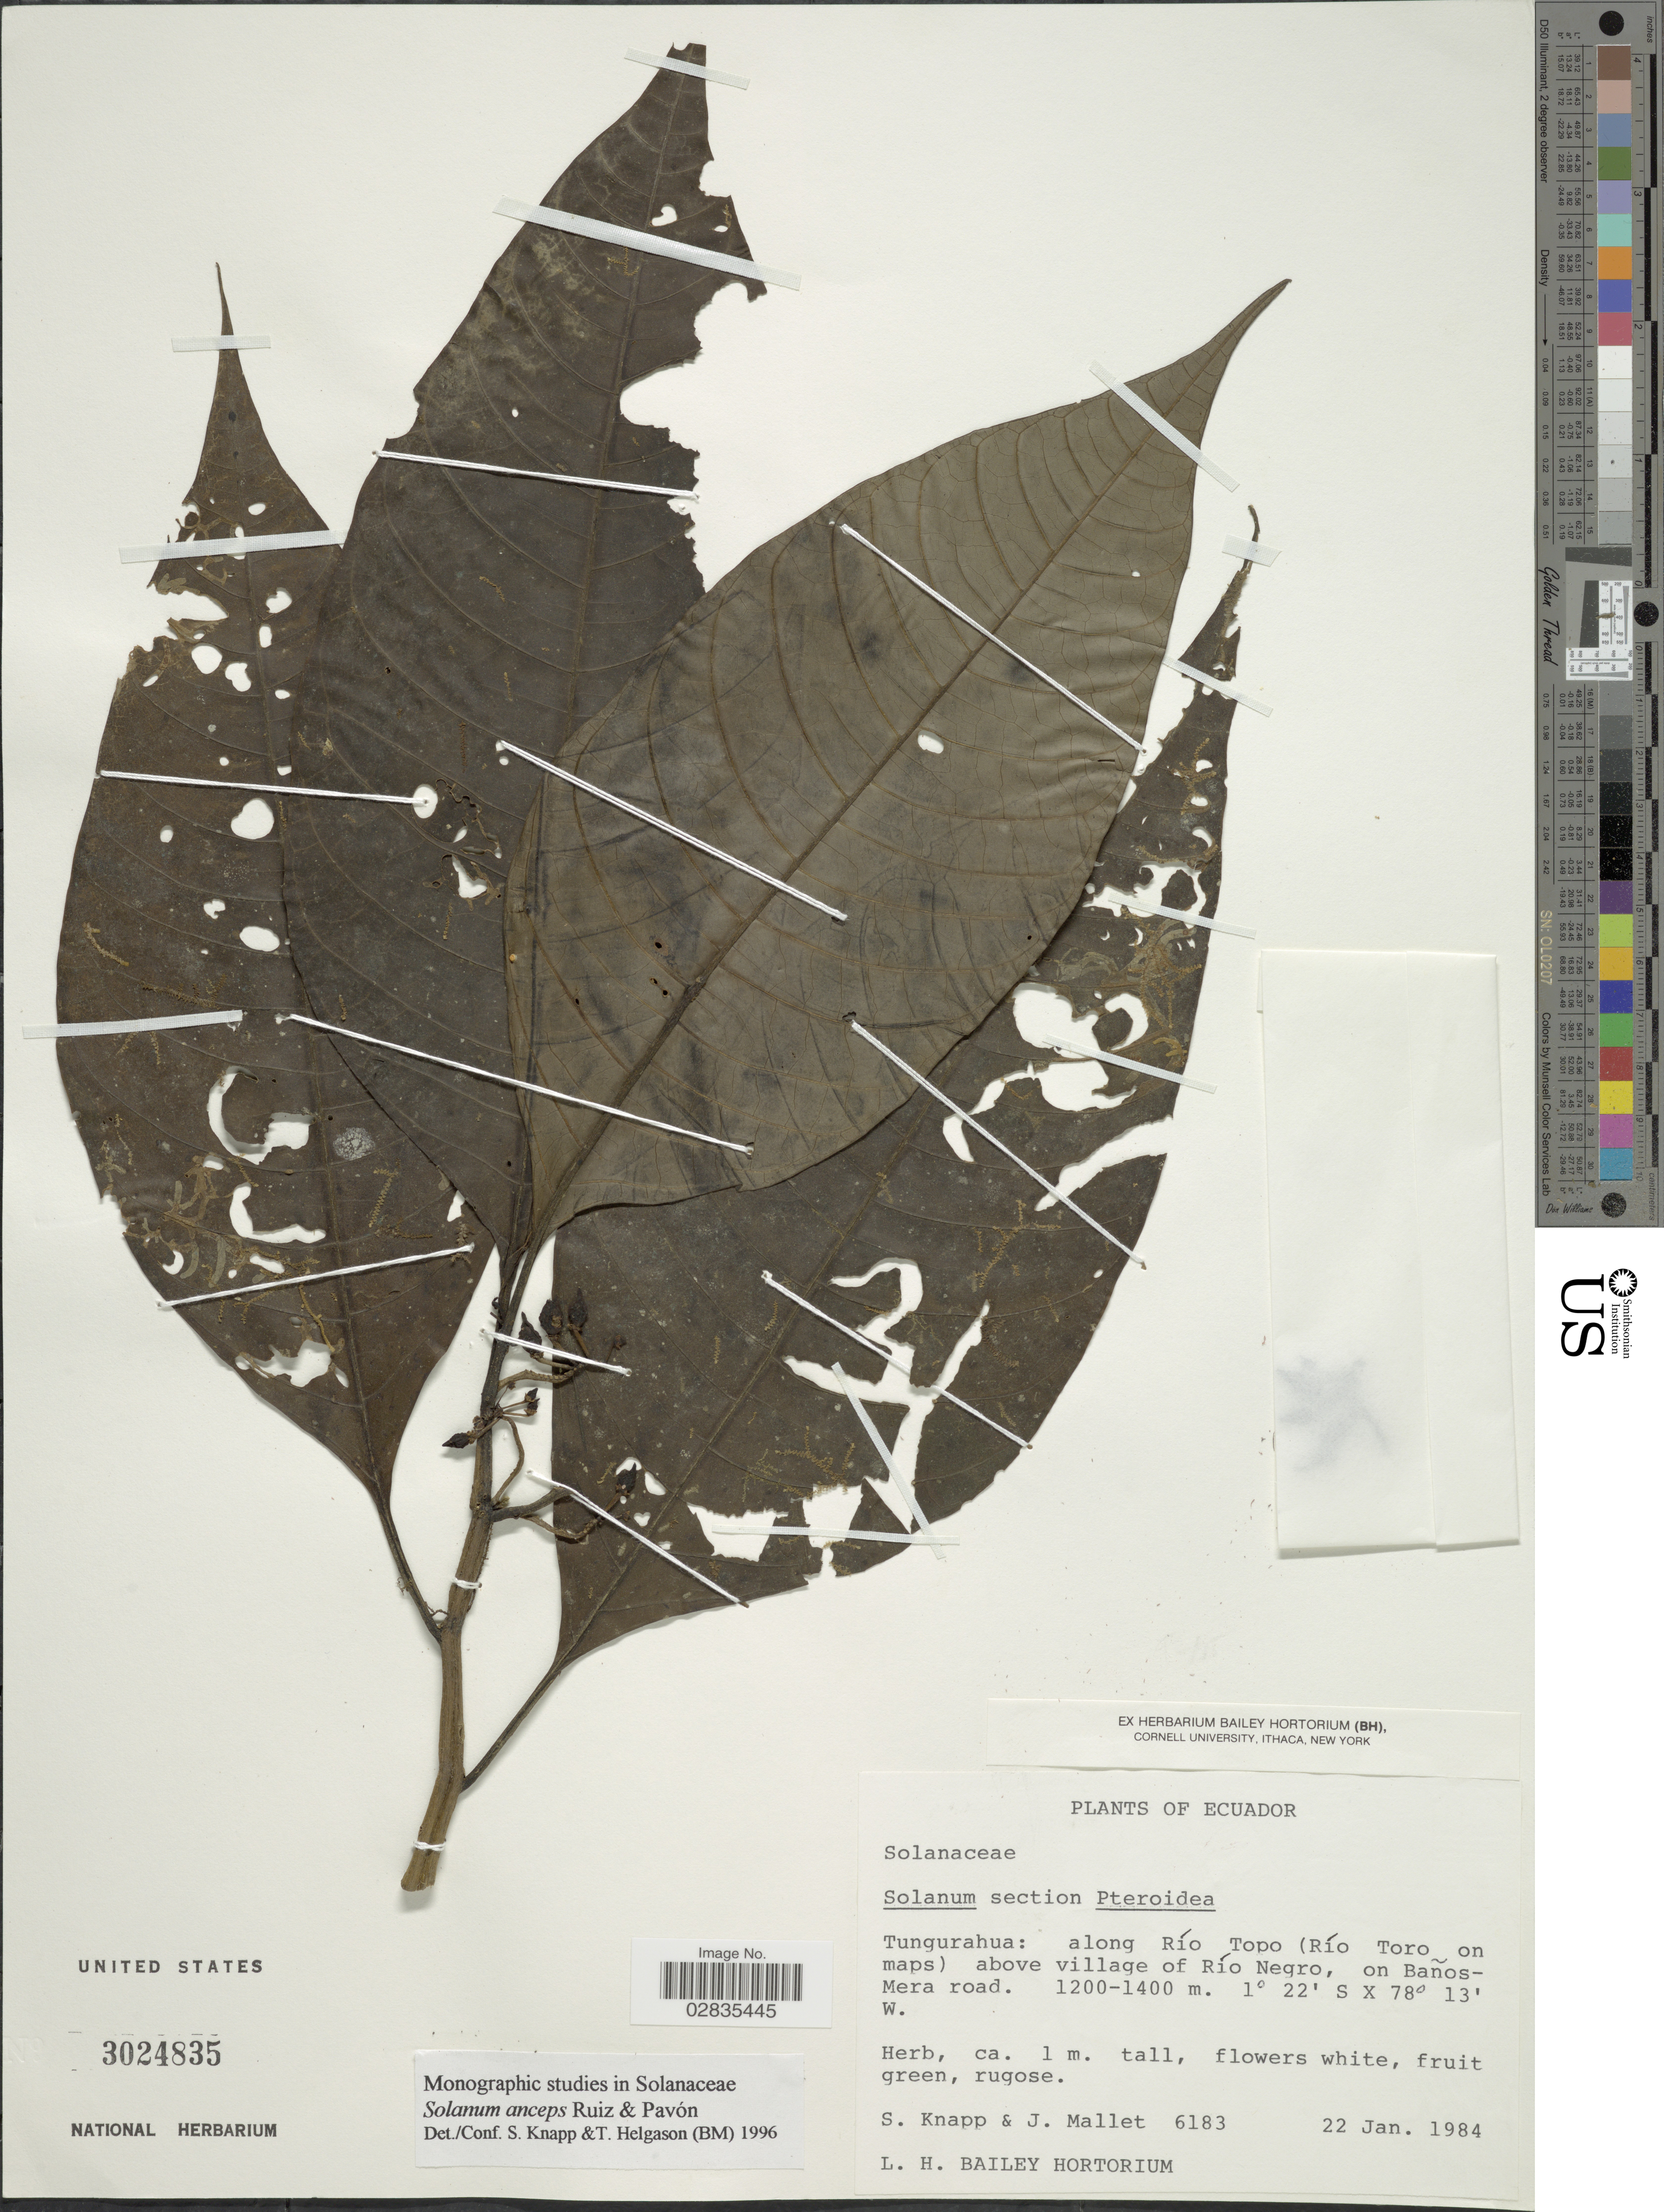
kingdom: Plantae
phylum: Tracheophyta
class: Magnoliopsida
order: Solanales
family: Solanaceae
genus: Solanum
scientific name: Solanum anceps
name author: Ruiz & Pav.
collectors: S. Knapp & J. Mallet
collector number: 6183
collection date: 1984-01-22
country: Ecuador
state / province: Tungurahua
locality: Along Río Topo (Río Toro on maps) above village of Río Negro, on Baños-Mera road.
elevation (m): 1200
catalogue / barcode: US 3024835